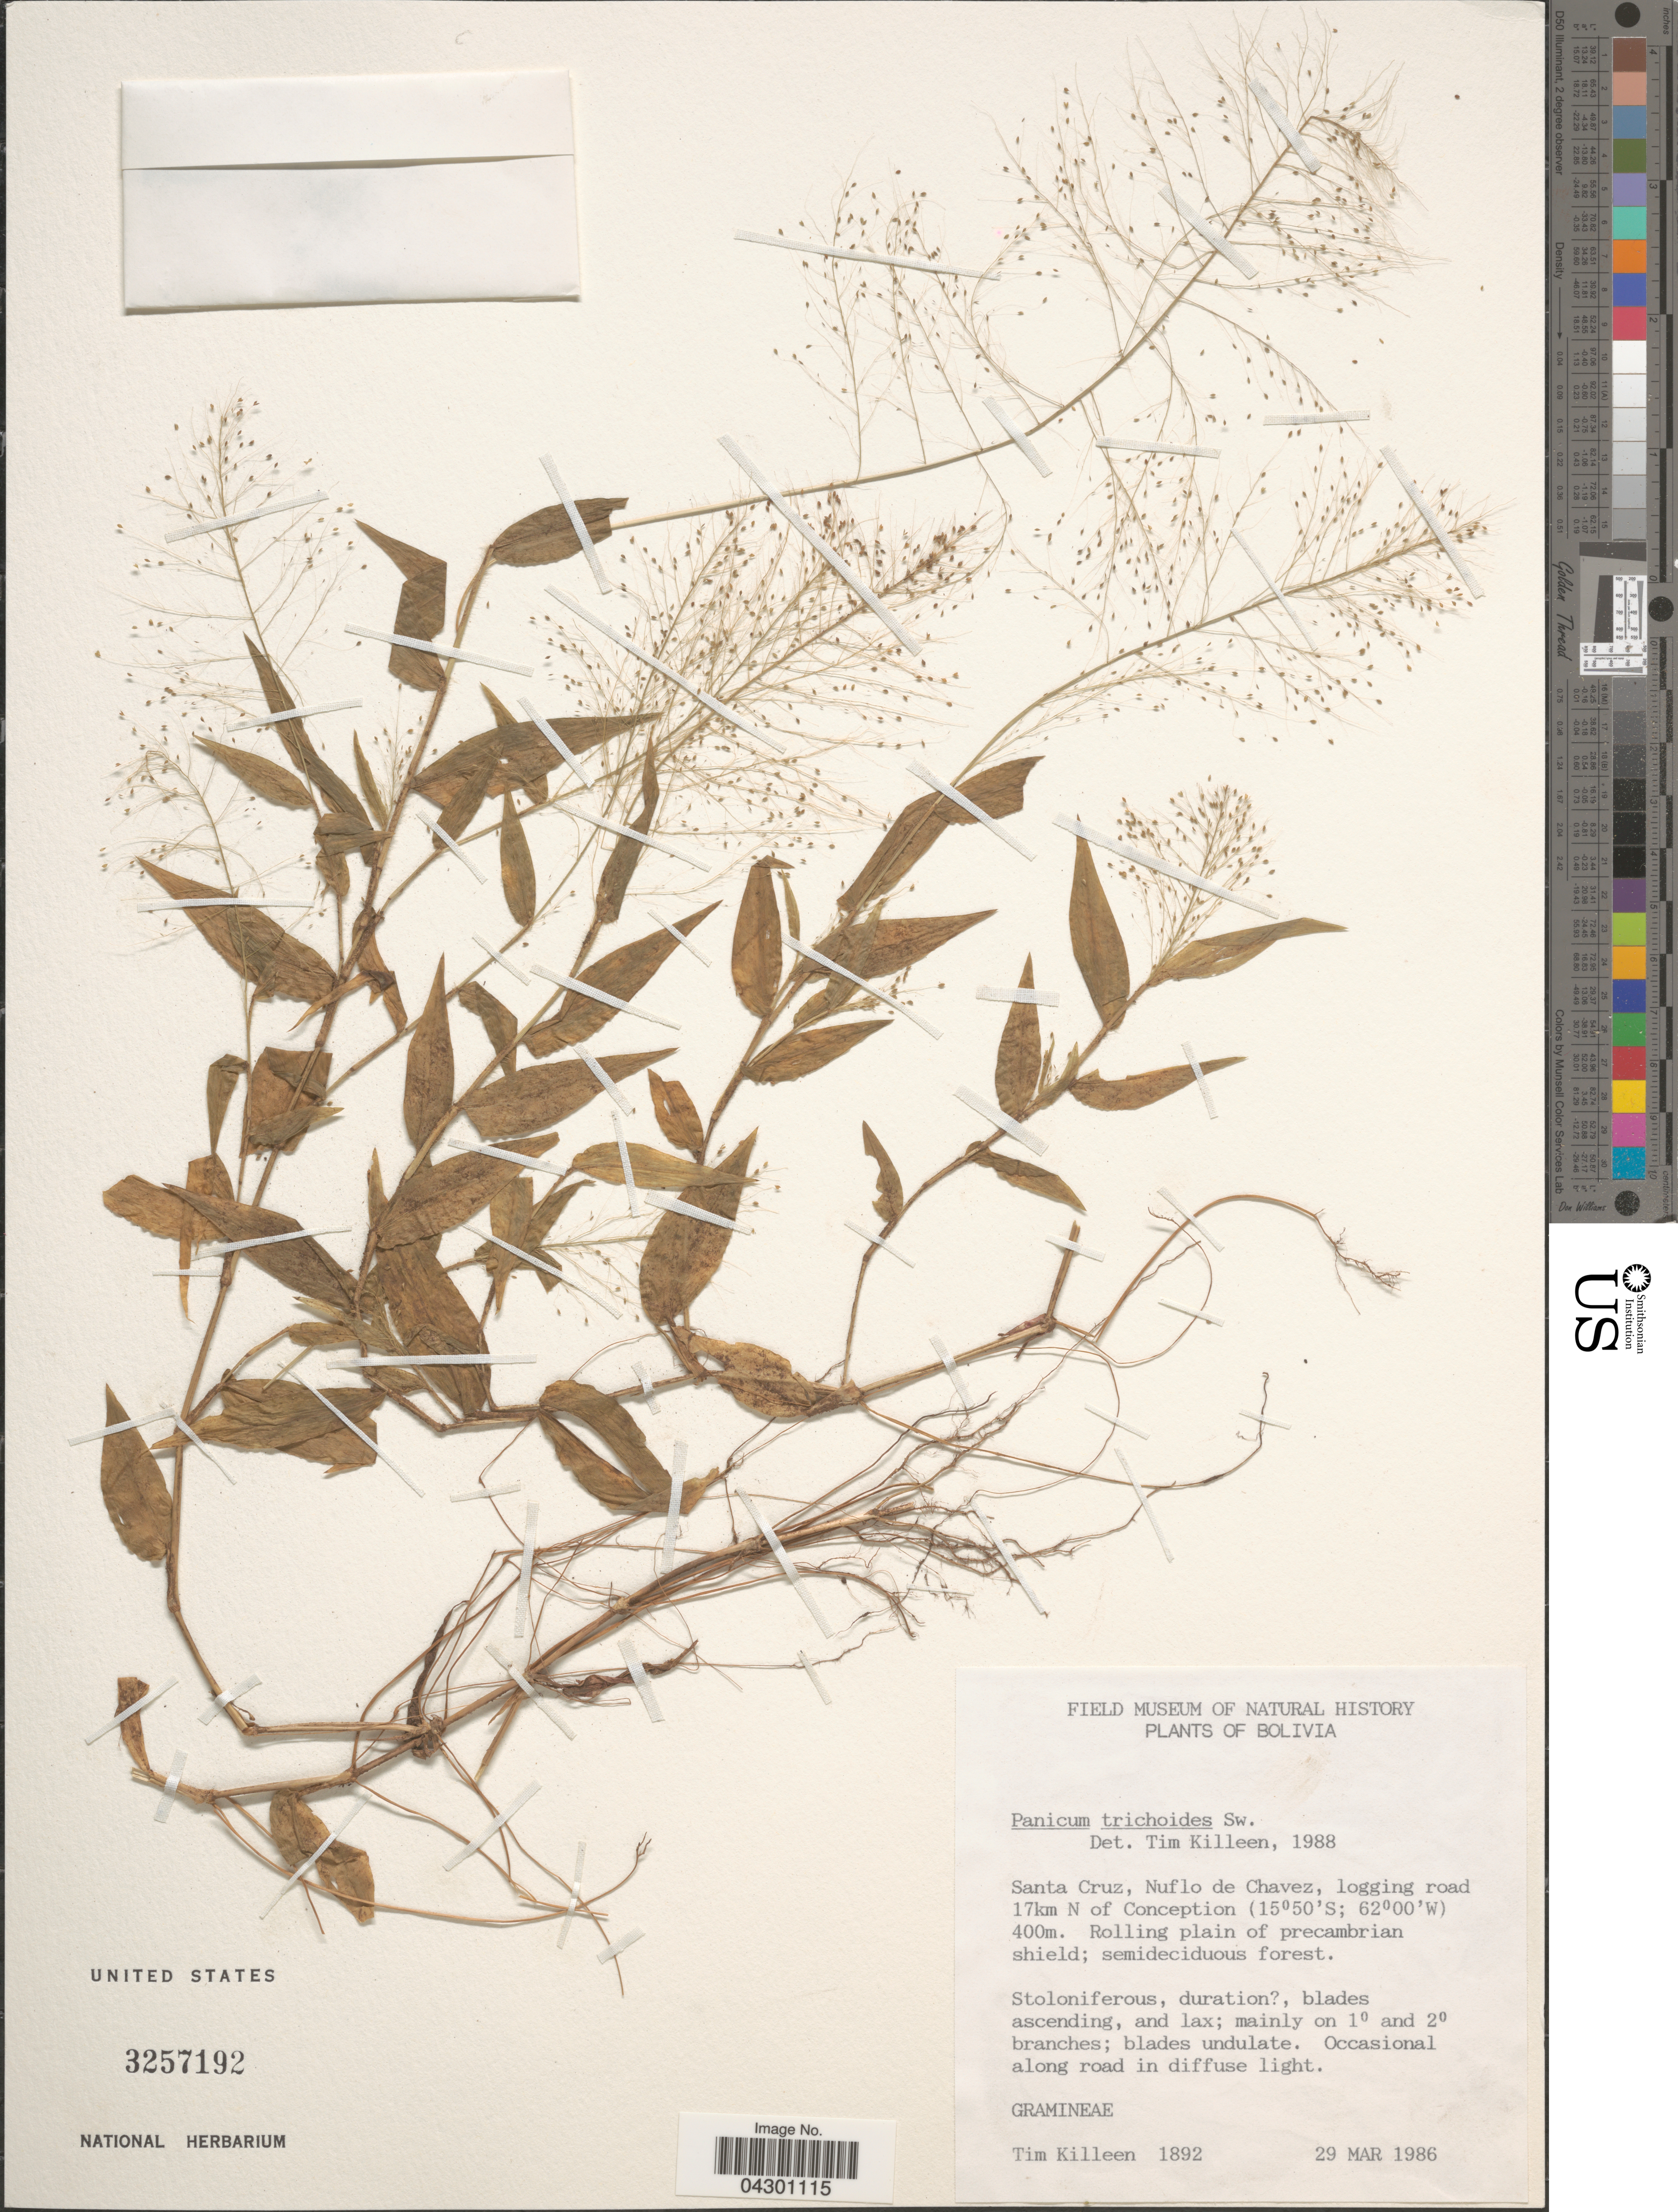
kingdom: Plantae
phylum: Tracheophyta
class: Liliopsida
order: Poales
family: Poaceae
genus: Panicum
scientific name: Panicum trichoides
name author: Sw.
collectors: T. J. Killeen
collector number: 1892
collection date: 1986-03-29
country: Bolivia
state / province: Santa Cruz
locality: Nuflo de Chavez, logging road 17km N of Conception.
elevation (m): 400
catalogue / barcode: US 3257192